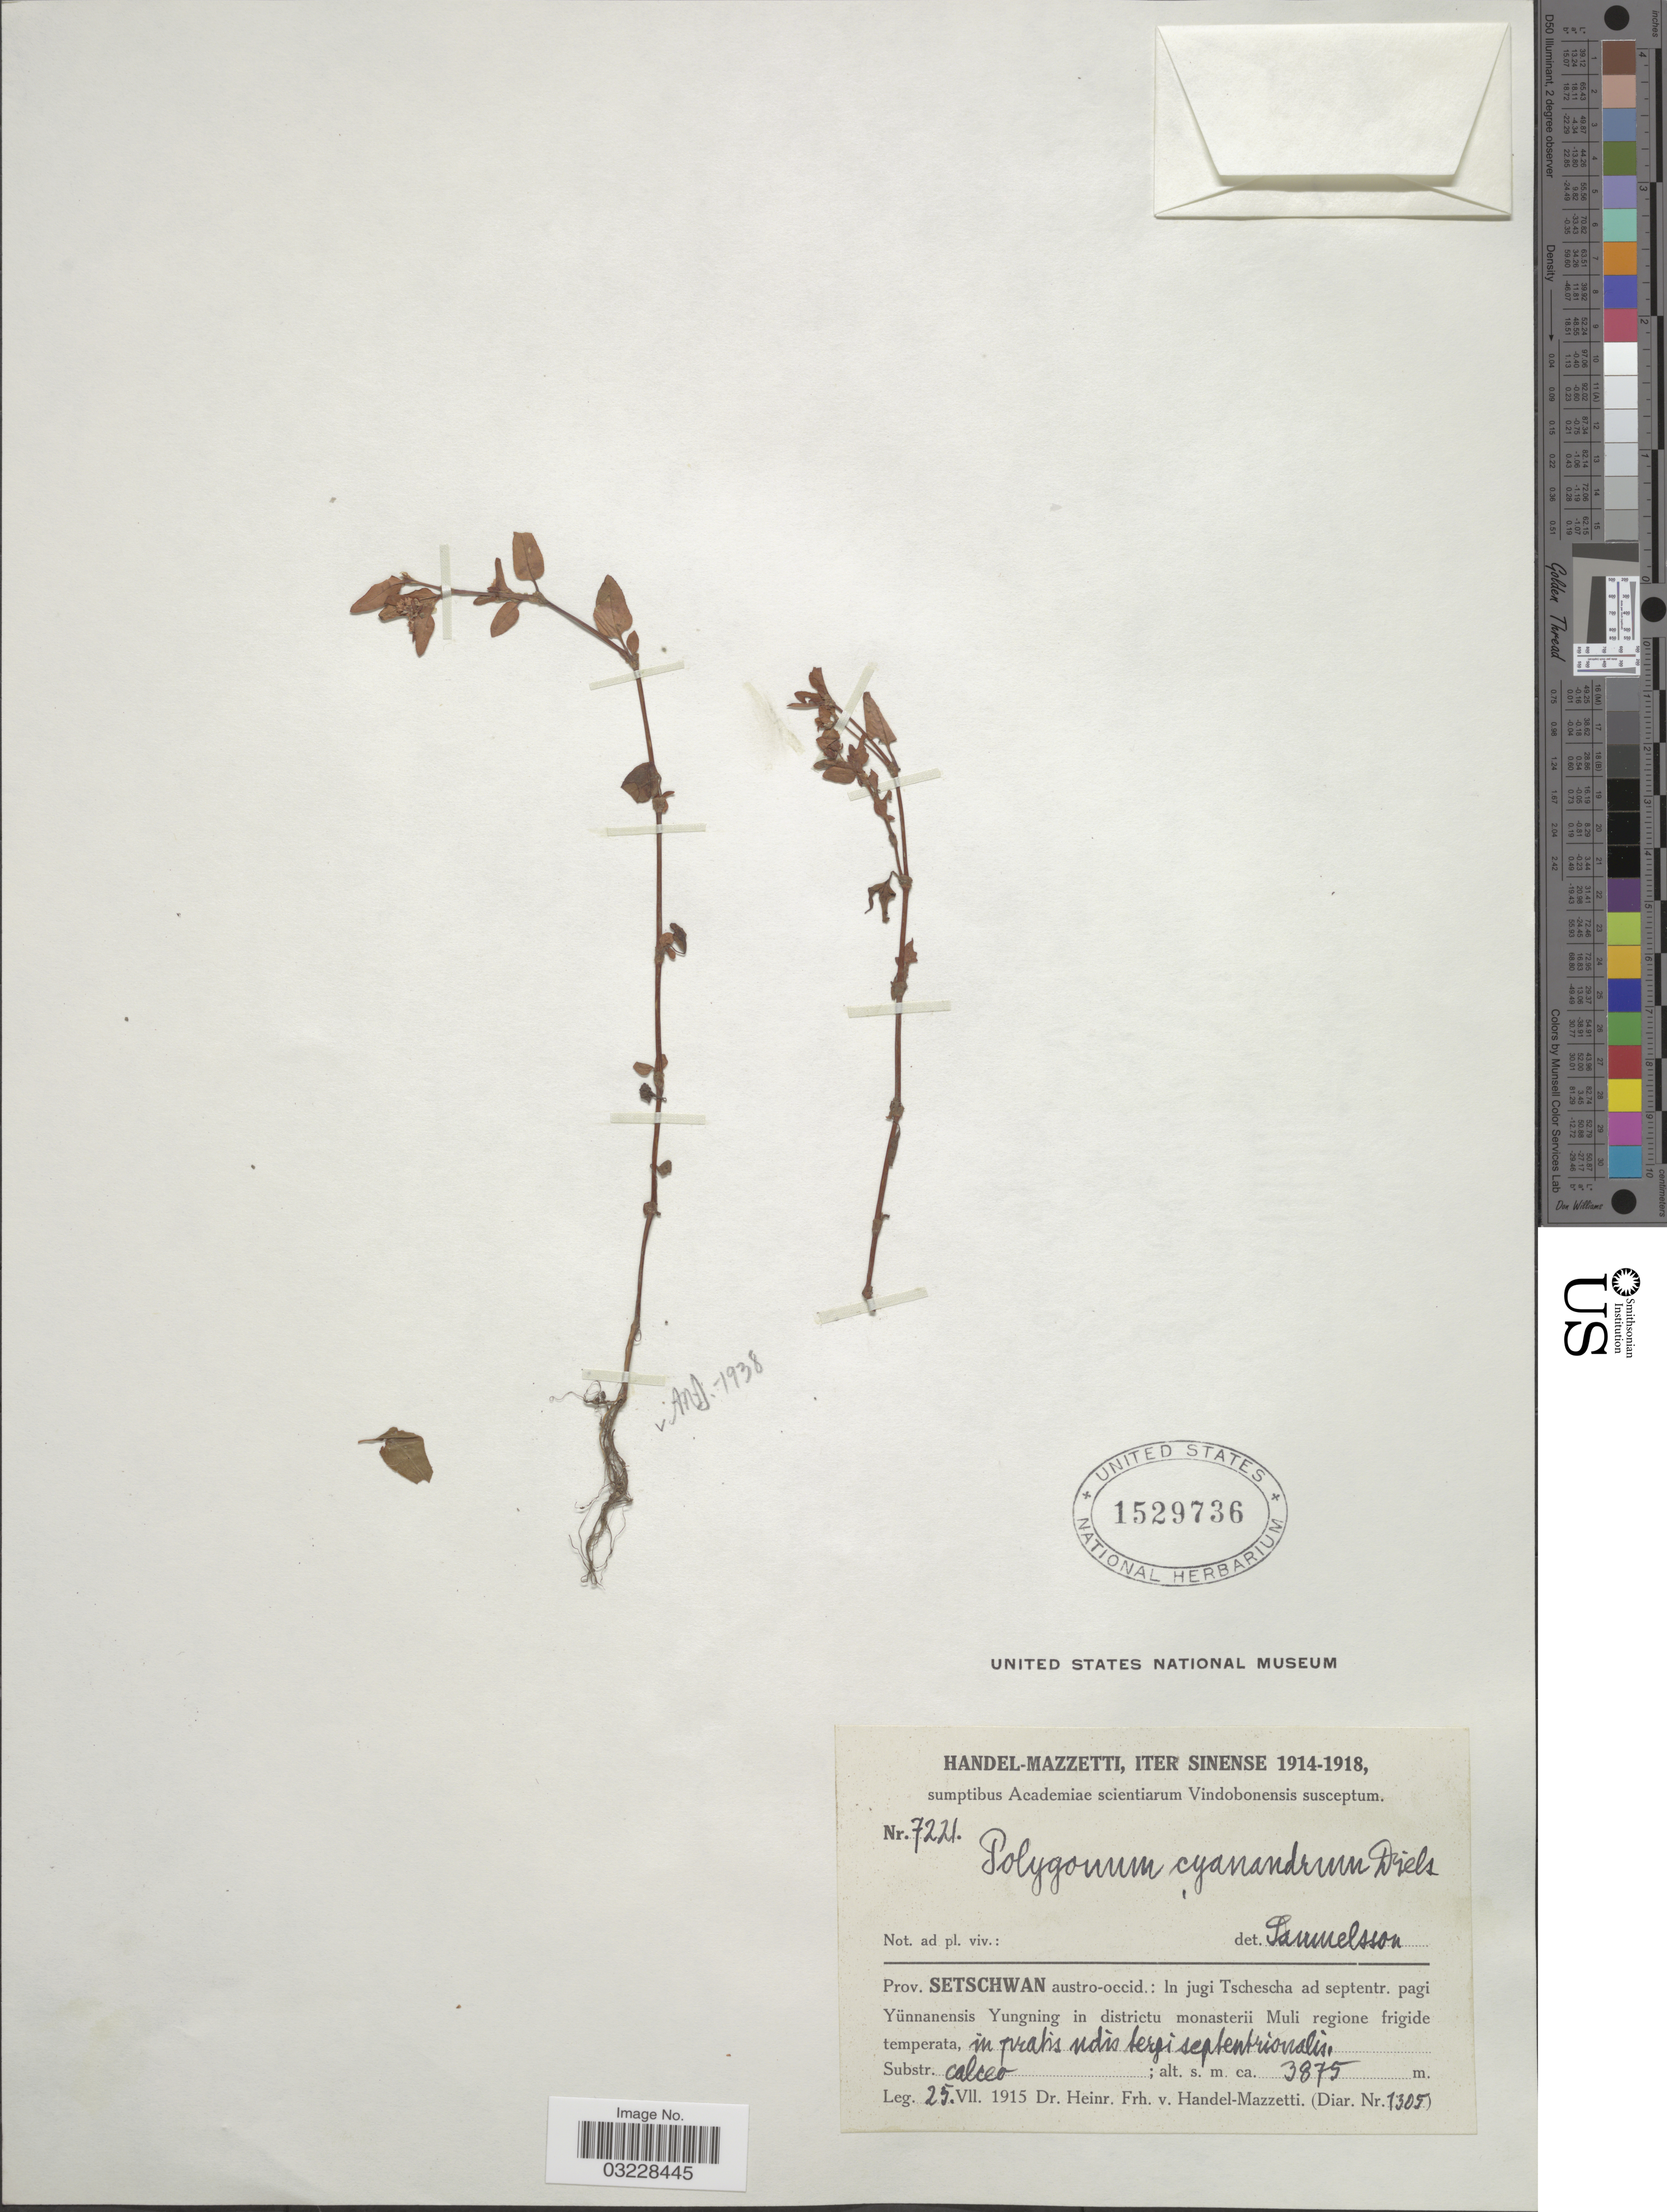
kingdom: Plantae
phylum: Tracheophyta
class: Magnoliopsida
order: Caryophyllales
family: Polygonaceae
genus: Polygonum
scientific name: Polygonum cyanandrum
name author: Diels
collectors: H. Handel-Mazzetti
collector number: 7221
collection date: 1915-07-25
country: China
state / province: Yunnan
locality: Prov. Setschwan austro-occid.: In jugi Tschescha ad septentr. pagi Yünnanensis Yungning in districtu monasterii Muli regione frigide temperata, in pratis udis tergi septentrionalis. Substr. calceo.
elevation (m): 3875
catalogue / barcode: US 1529736